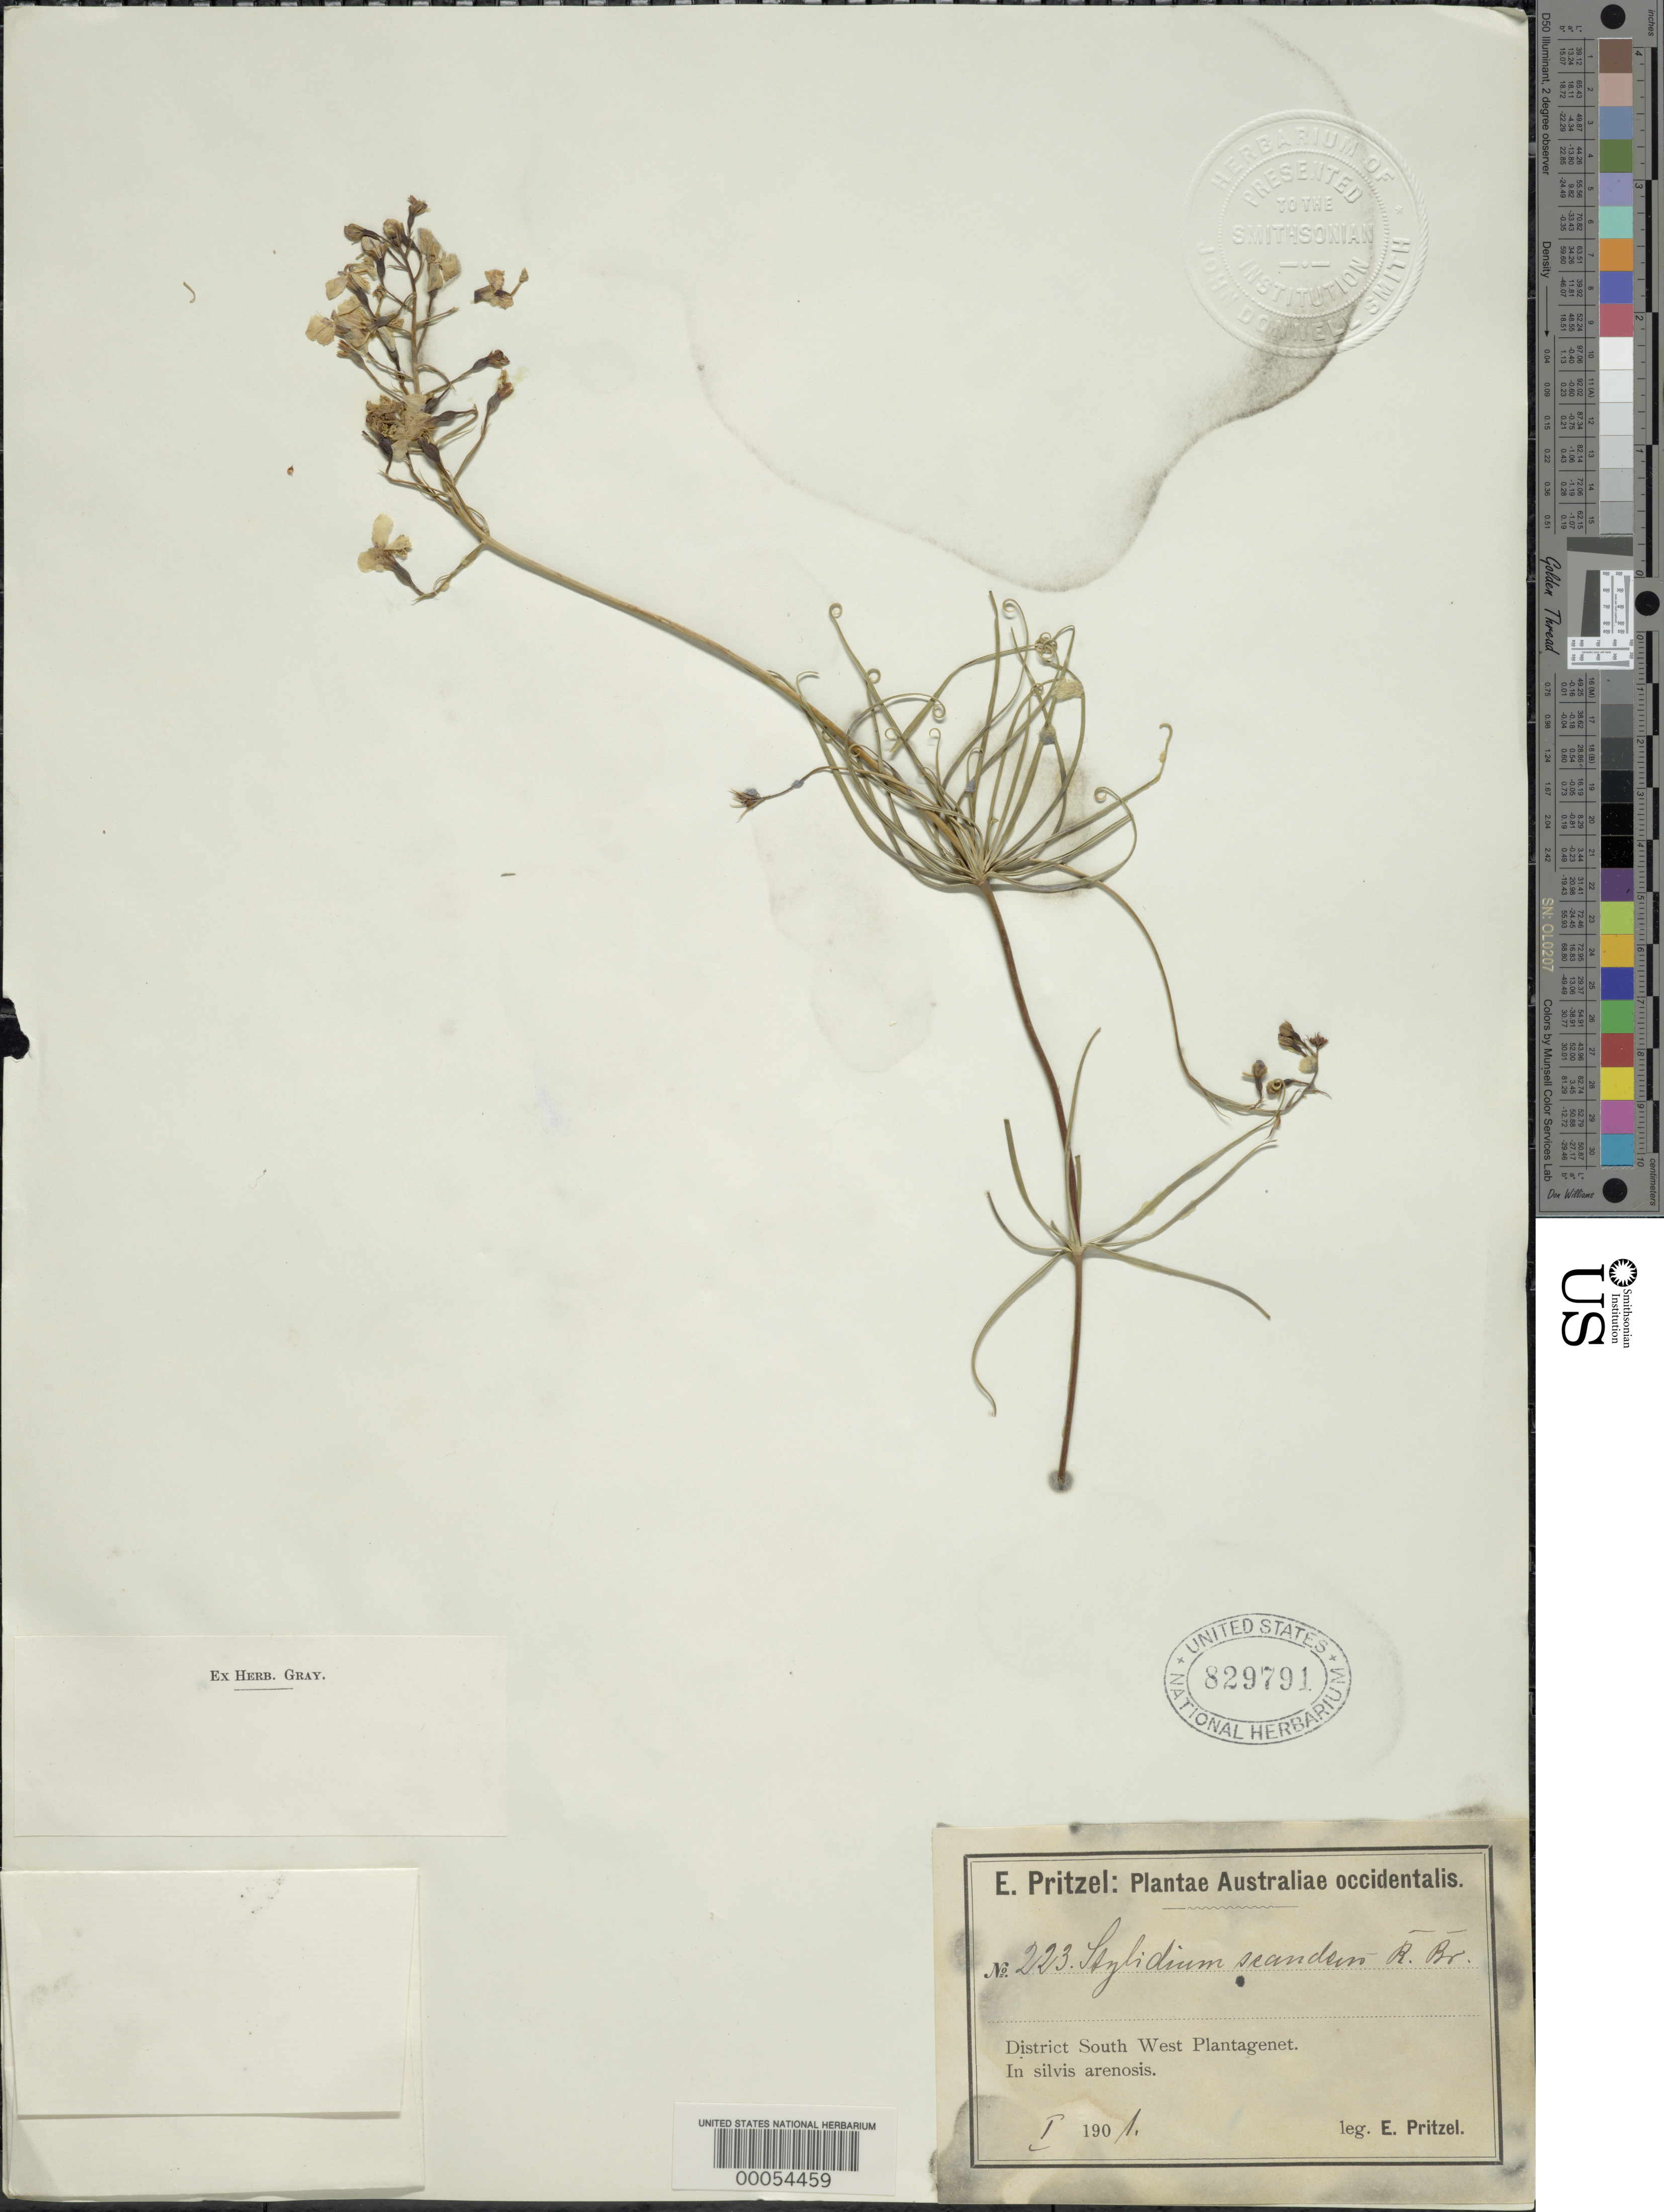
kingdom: Plantae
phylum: Tracheophyta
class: Magnoliopsida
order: Asterales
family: Stylidiaceae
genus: Stylidium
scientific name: Stylidium scandens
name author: R. Br.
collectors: E. G. Pritzel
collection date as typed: Jan 1901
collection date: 1901-01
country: Australia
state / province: Western Australia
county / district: Plantagenet ?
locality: District south west plantagenet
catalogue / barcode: US 829791